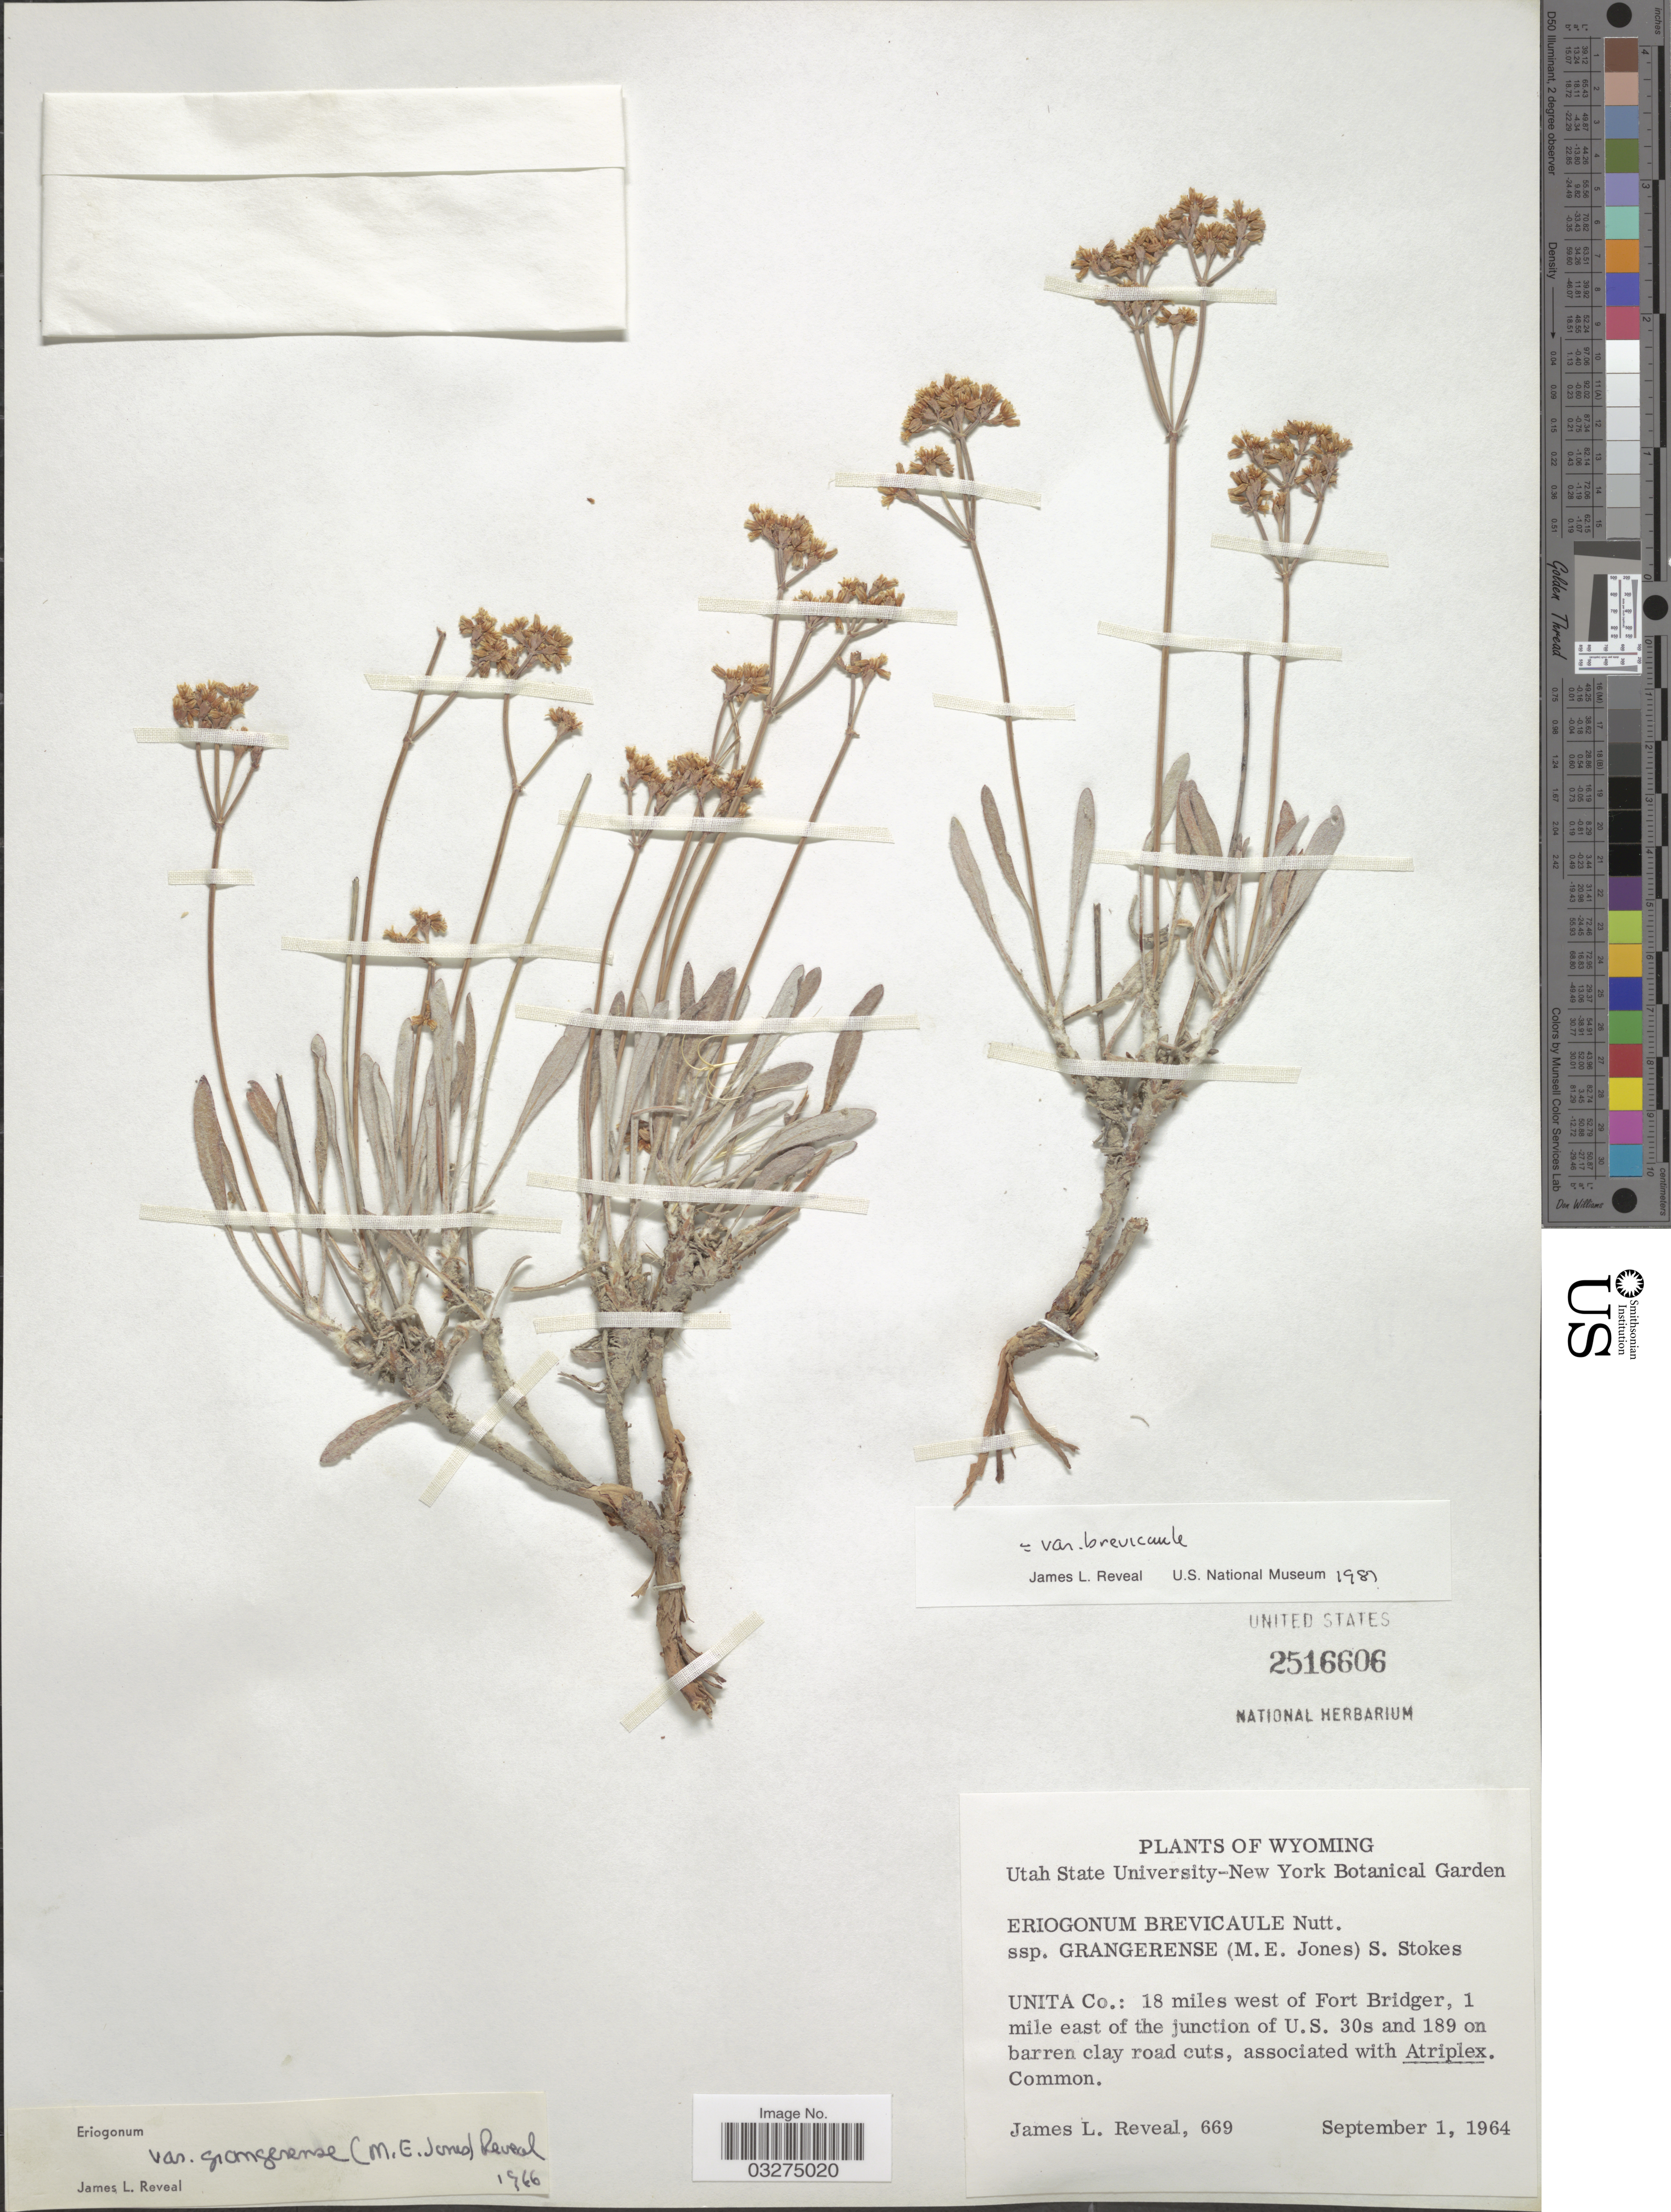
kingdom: Plantae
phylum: Tracheophyta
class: Magnoliopsida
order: Caryophyllales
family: Polygonaceae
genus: Eriogonum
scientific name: Eriogonum brevicaule var. brevicaule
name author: Nutt.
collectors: J. L. Reveal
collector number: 669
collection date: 1964-09-01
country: United States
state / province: Wyoming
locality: Uinta Co.: 18 miles west of Fort Bridger, 1 mile east of the junction of U.S. 30s and 189.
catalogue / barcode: US 2516606